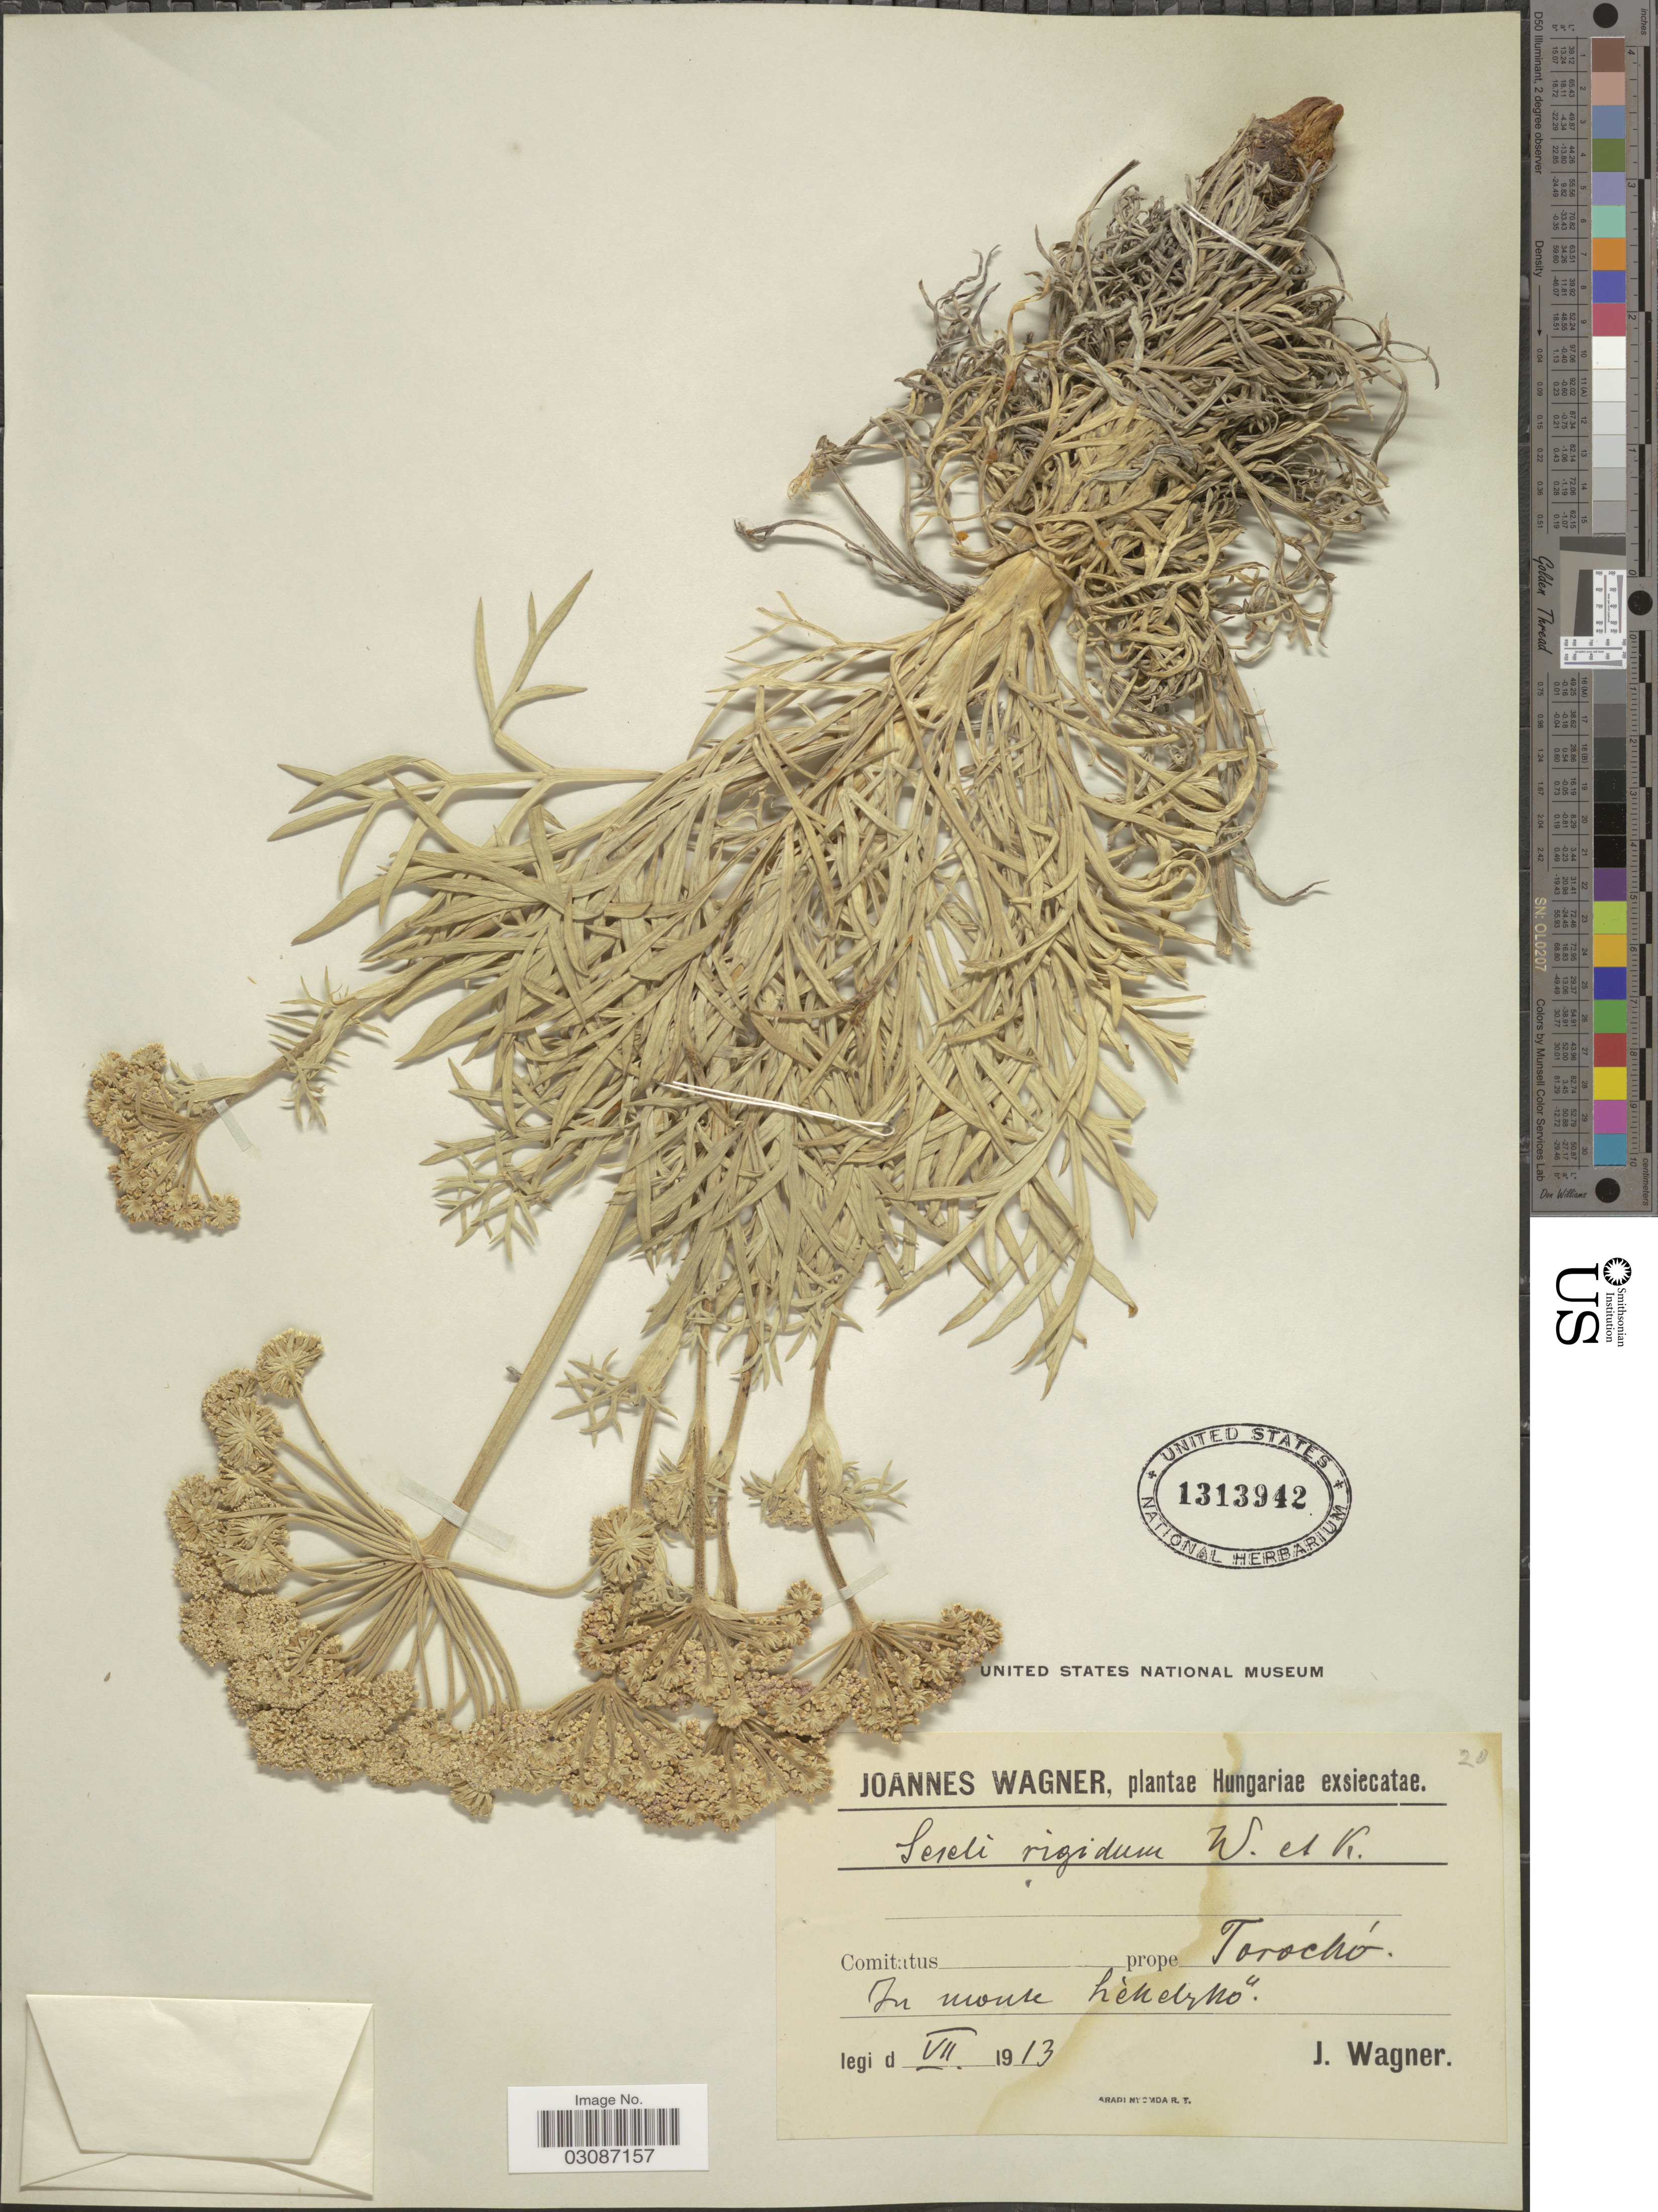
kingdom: Plantae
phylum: Tracheophyta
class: Magnoliopsida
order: Apiales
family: Apiaceae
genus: Seseli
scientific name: Seseli rigidum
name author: Waldst. & Kit.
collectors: J. Wagner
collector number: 20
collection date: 1913-07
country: Hungary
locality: Prope Torochó. In monte hekebyno. [interpreted]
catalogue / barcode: US 1313942